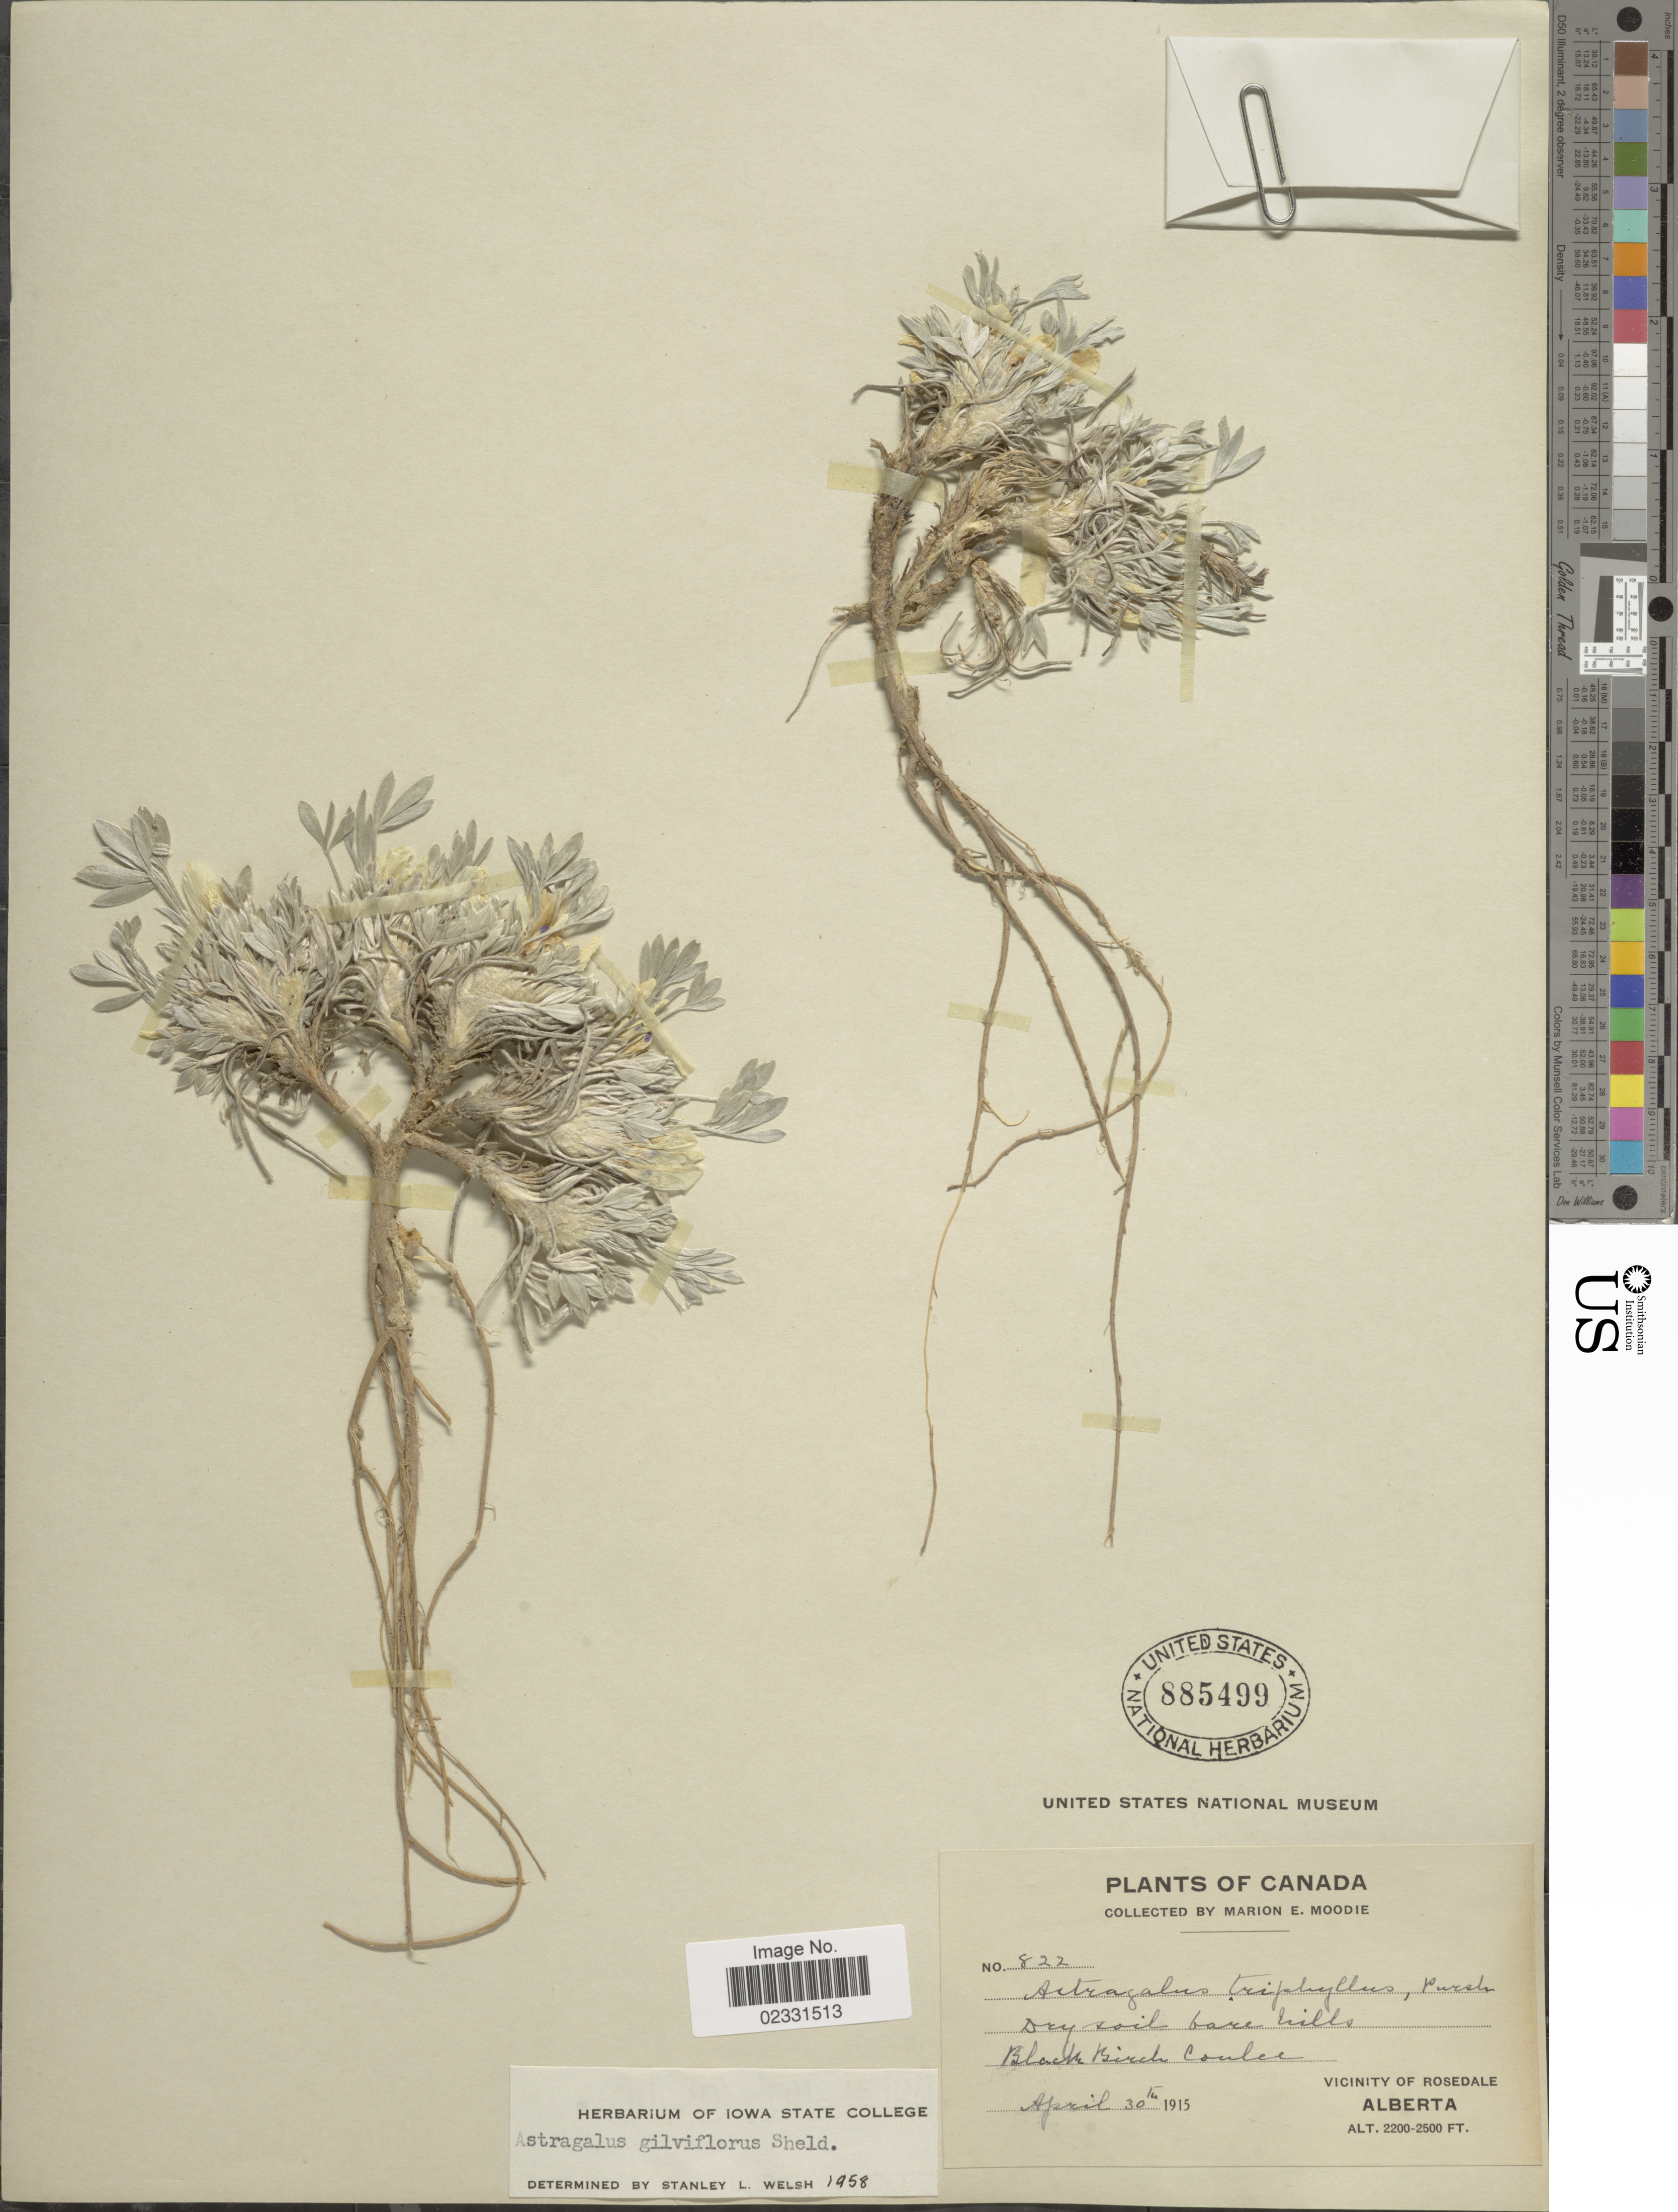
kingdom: Plantae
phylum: Tracheophyta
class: Magnoliopsida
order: Fabales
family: Fabaceae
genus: Astragalus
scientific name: Astragalus gilviflorus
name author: E. Sheld.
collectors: M. E. Moodie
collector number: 822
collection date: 1915-04-30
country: Canada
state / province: Alberta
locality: Black Birch Coulee, Vicinity of Rosedale, Alberta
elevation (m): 671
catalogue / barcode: US 885499